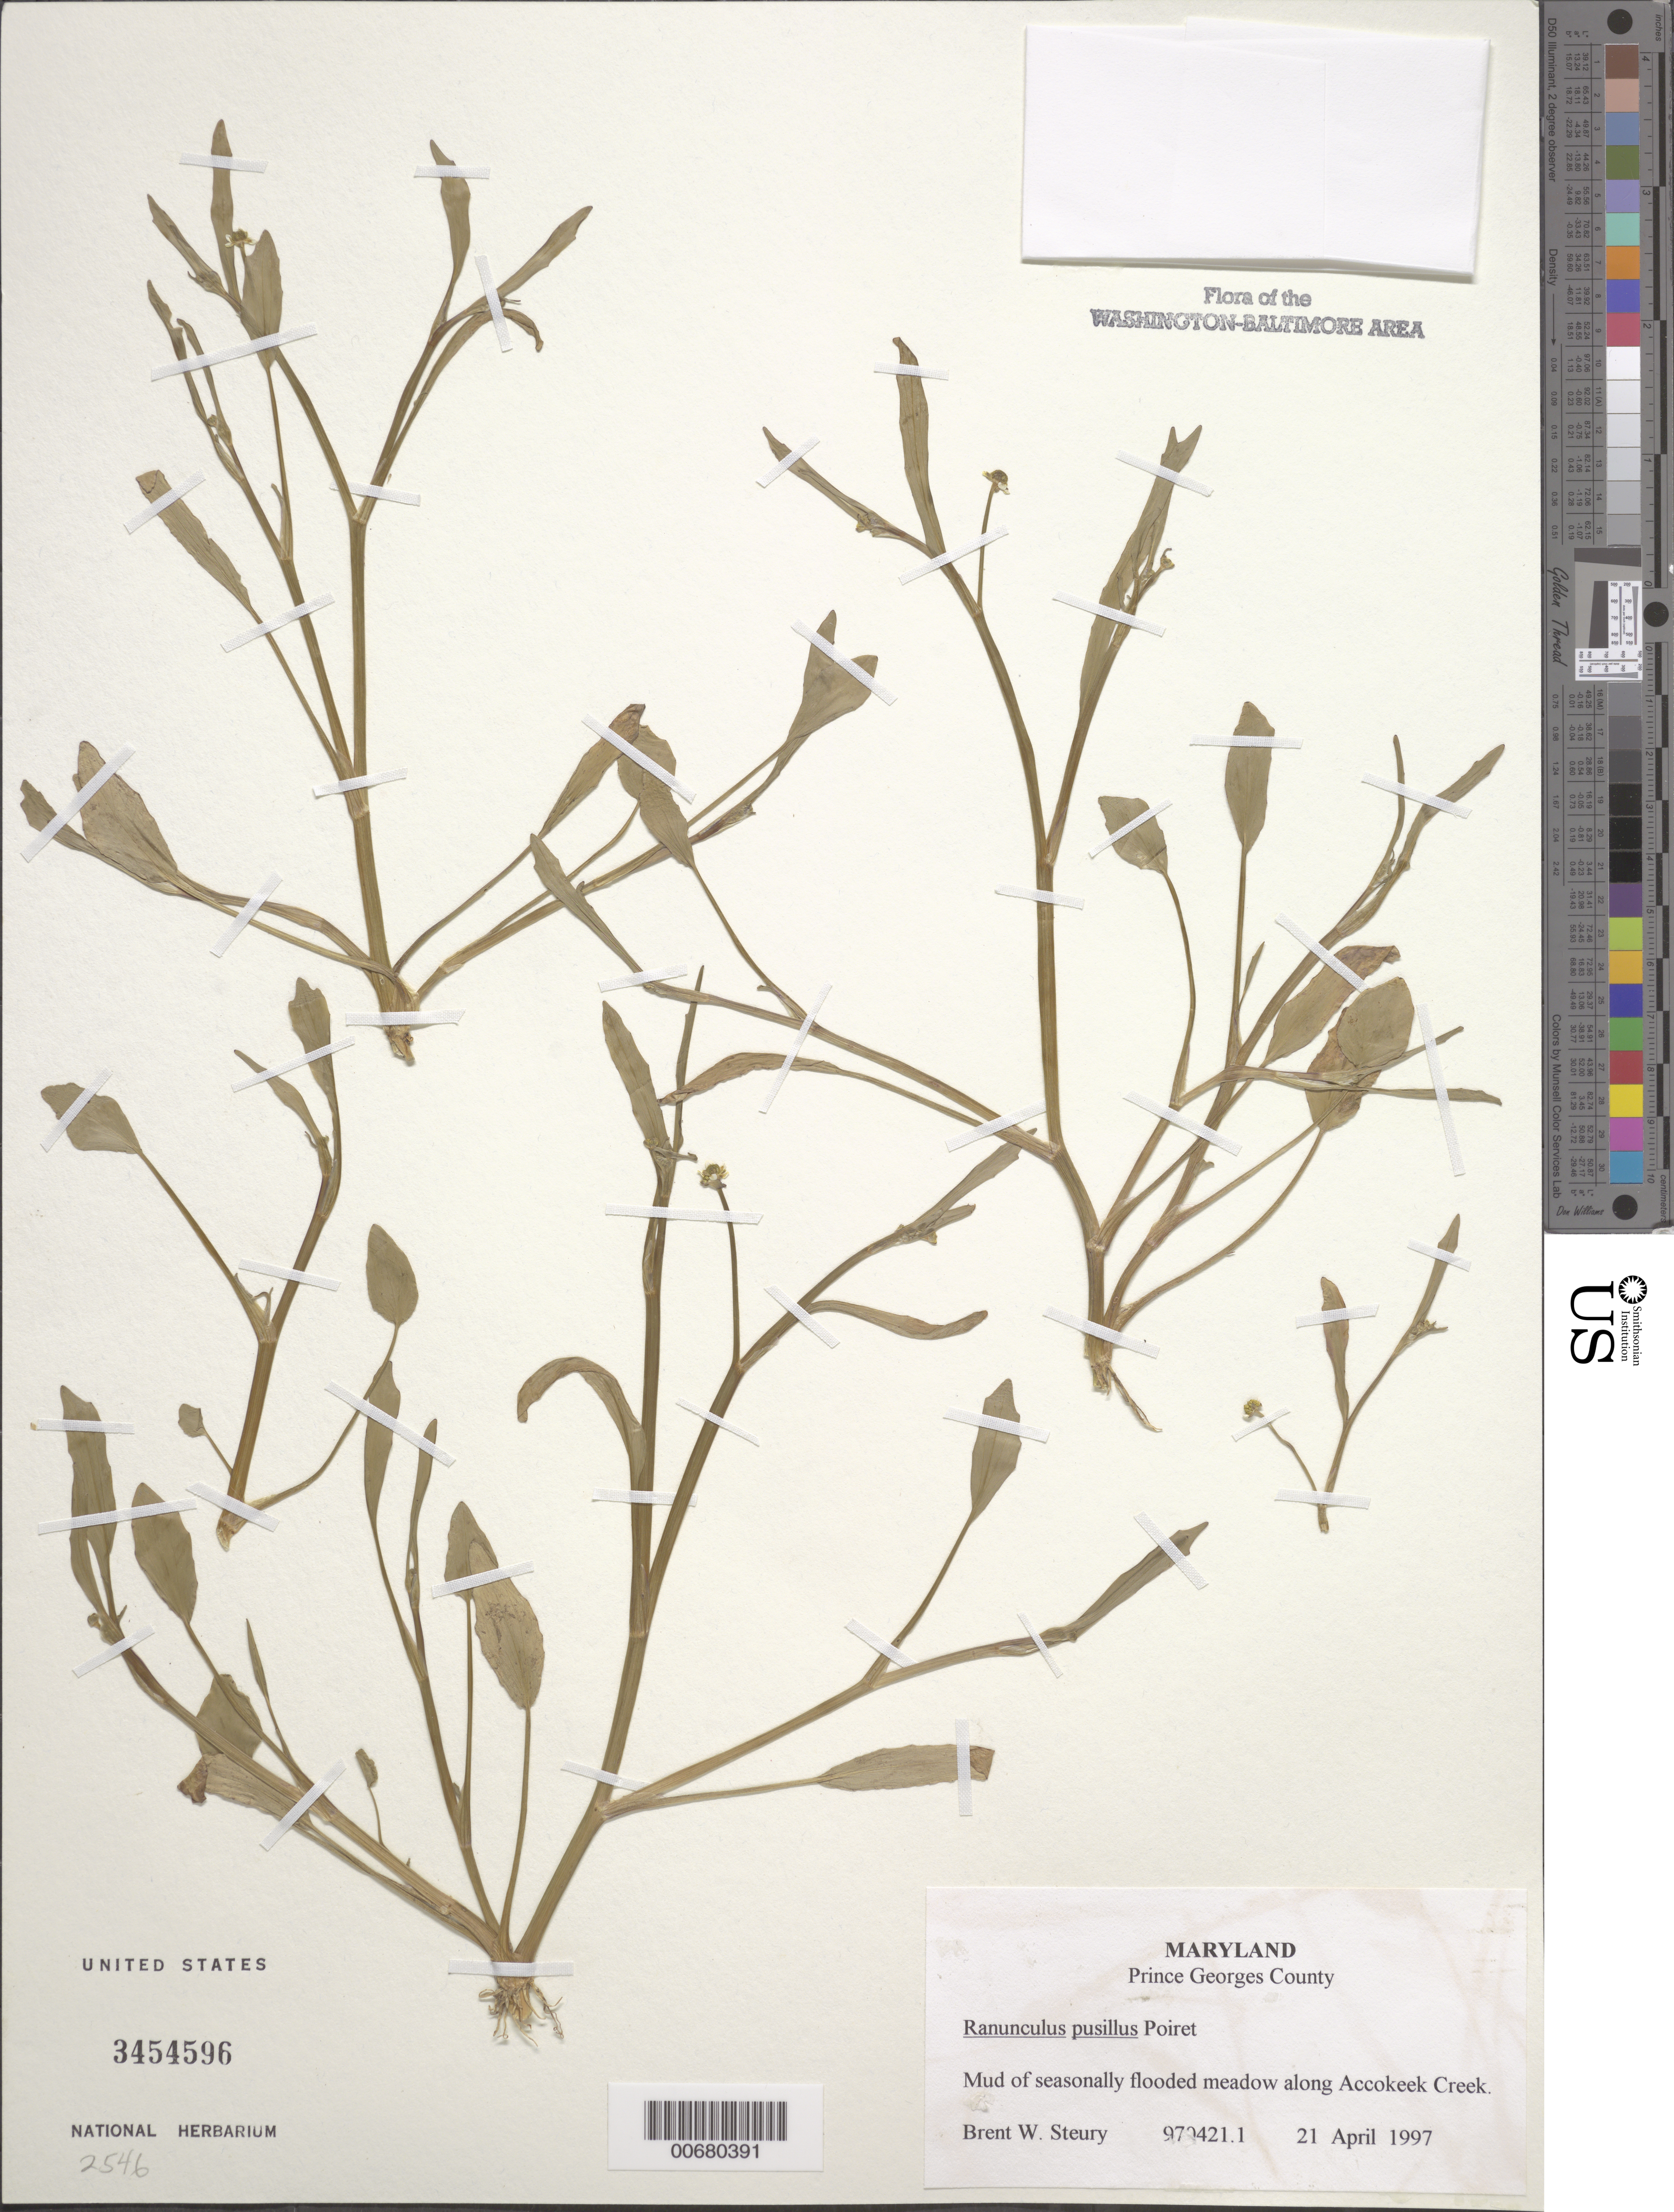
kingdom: Plantae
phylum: Tracheophyta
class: Magnoliopsida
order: Ranunculales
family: Ranunculaceae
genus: Ranunculus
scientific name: Ranunculus pusillus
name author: Poir.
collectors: B. Steury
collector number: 970421.1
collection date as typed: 21 Apr 1997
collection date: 1997-04-21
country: United States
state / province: Maryland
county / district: Prince George's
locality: Along Accokeek Creek.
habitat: Mud of seasonally flooded meadow.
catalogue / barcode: US 3454596